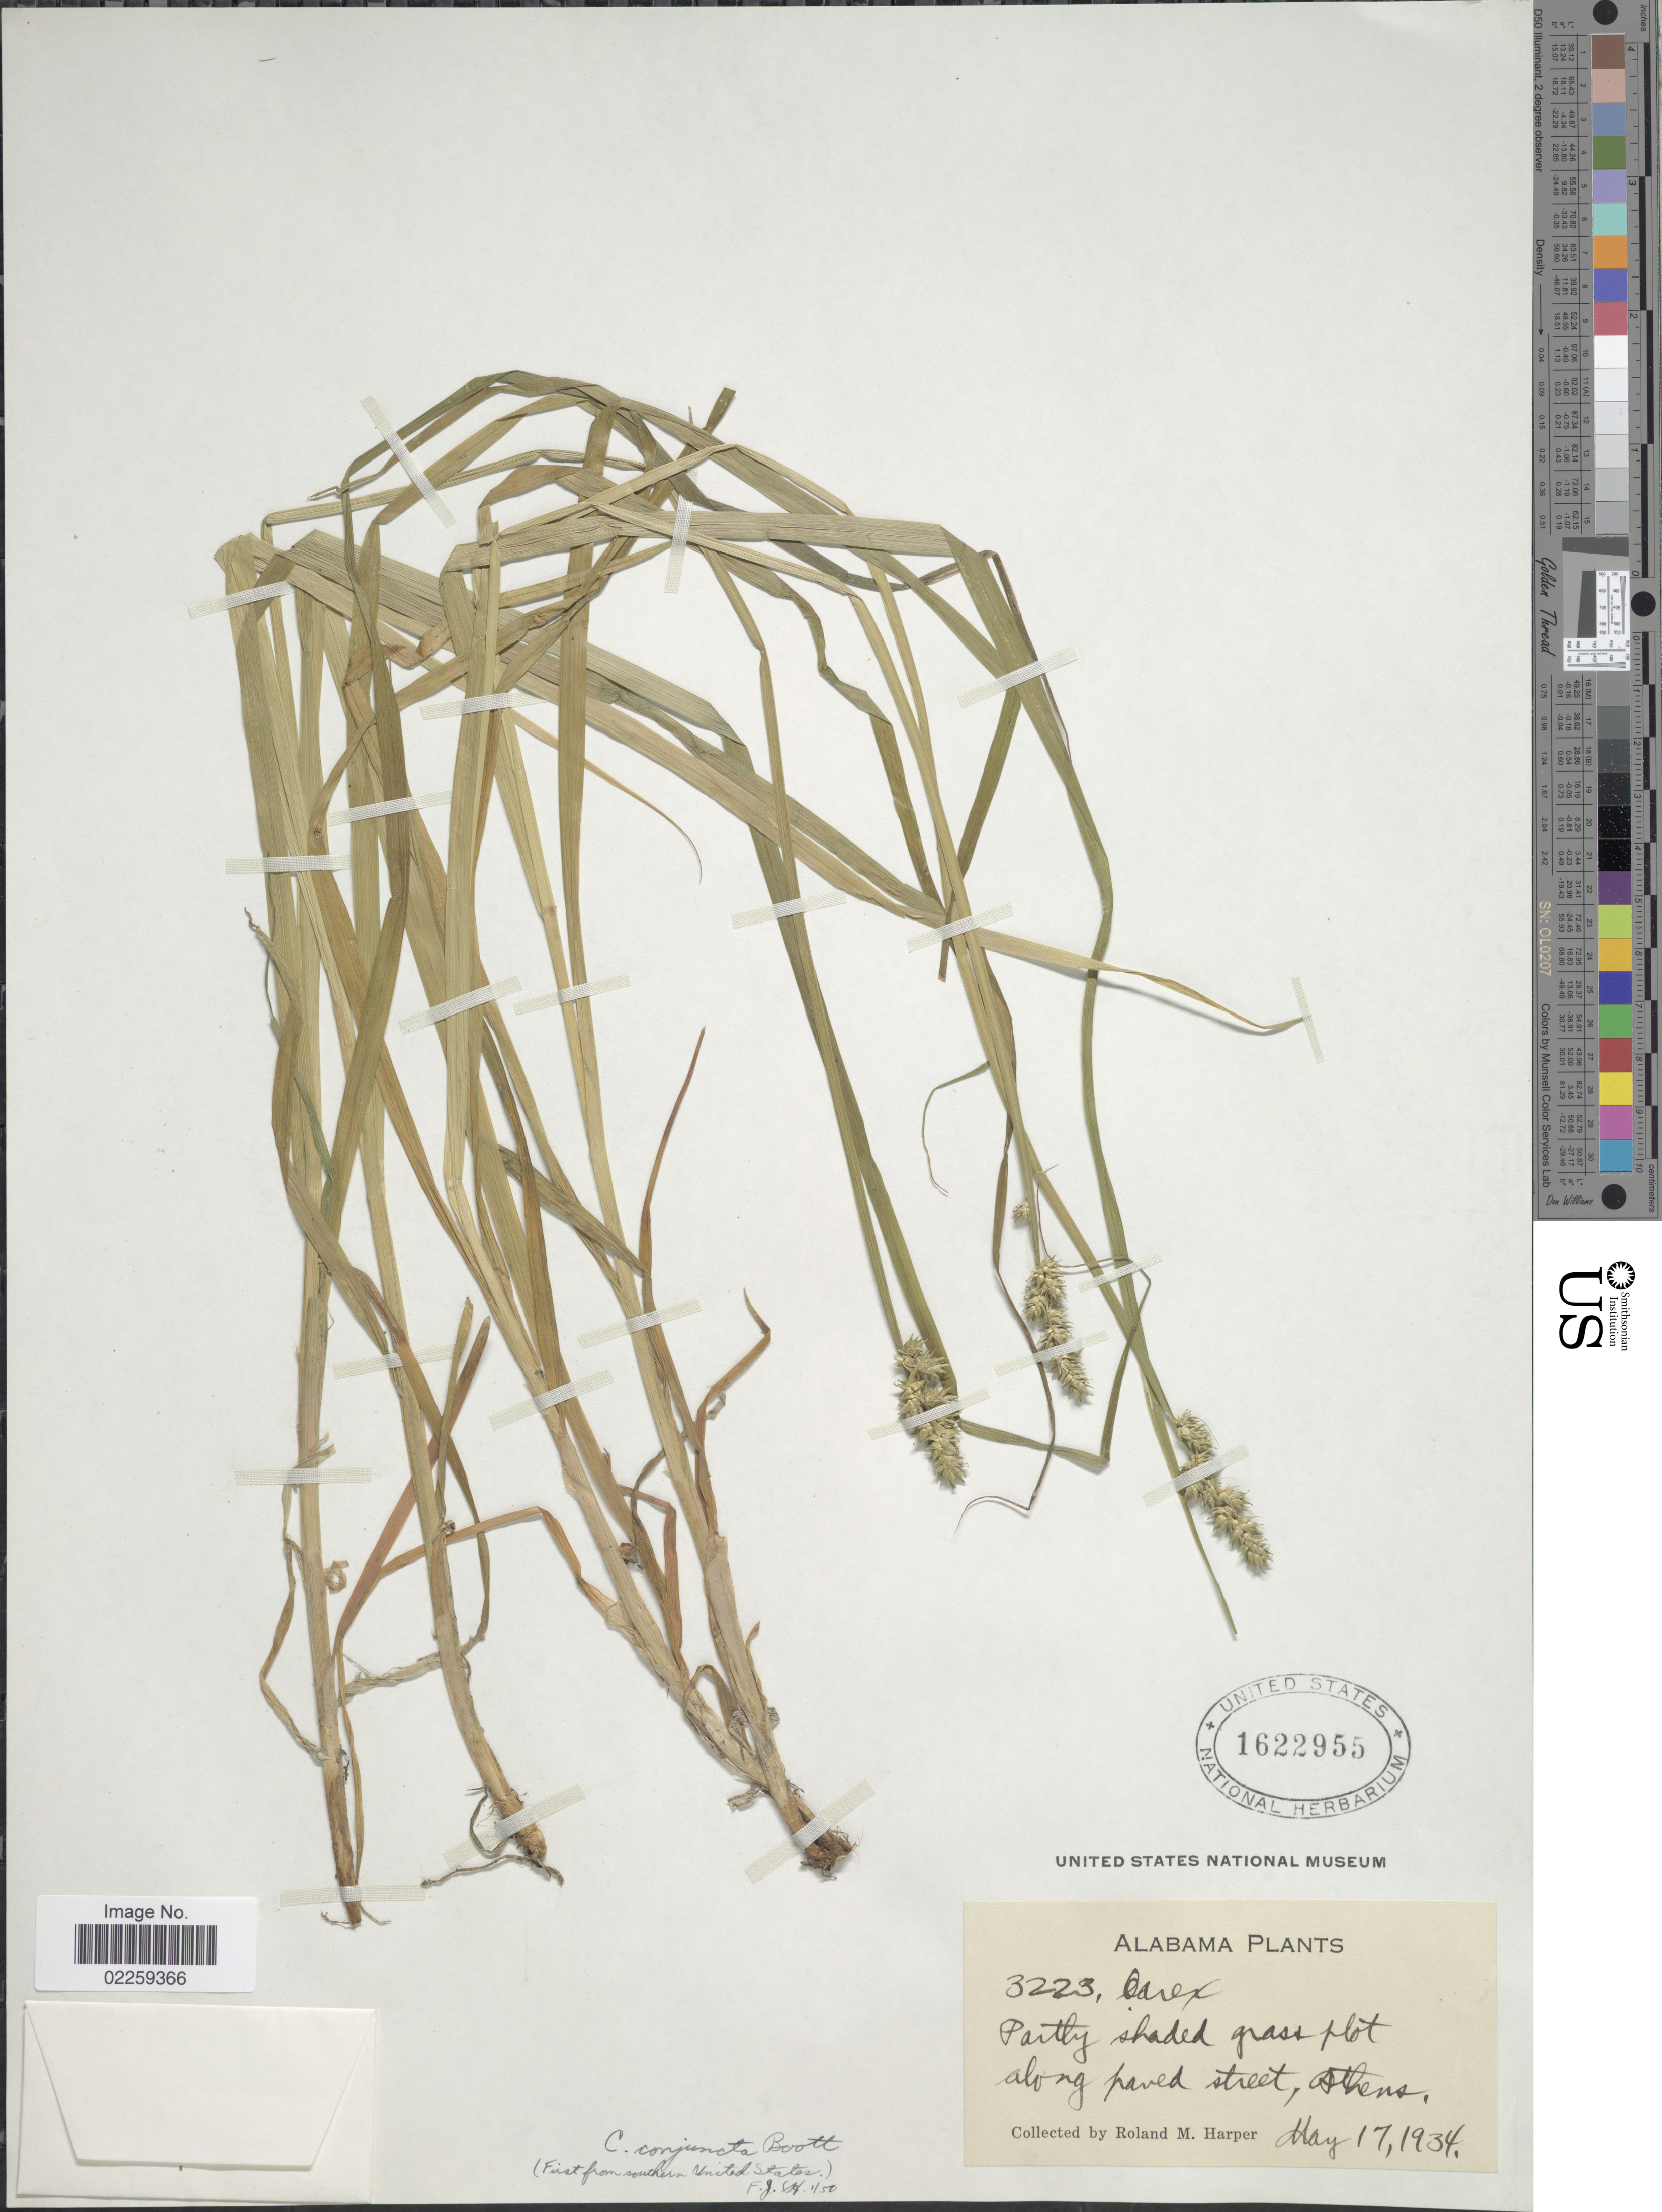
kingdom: Plantae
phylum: Tracheophyta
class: Liliopsida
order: Poales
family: Cyperaceae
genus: Carex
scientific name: Carex conjuncta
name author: Boott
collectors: R. M. Harper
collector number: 3223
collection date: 1934-05-17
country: United States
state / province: Alabama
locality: Grass plot along paved street, Athens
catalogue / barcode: US 1622955